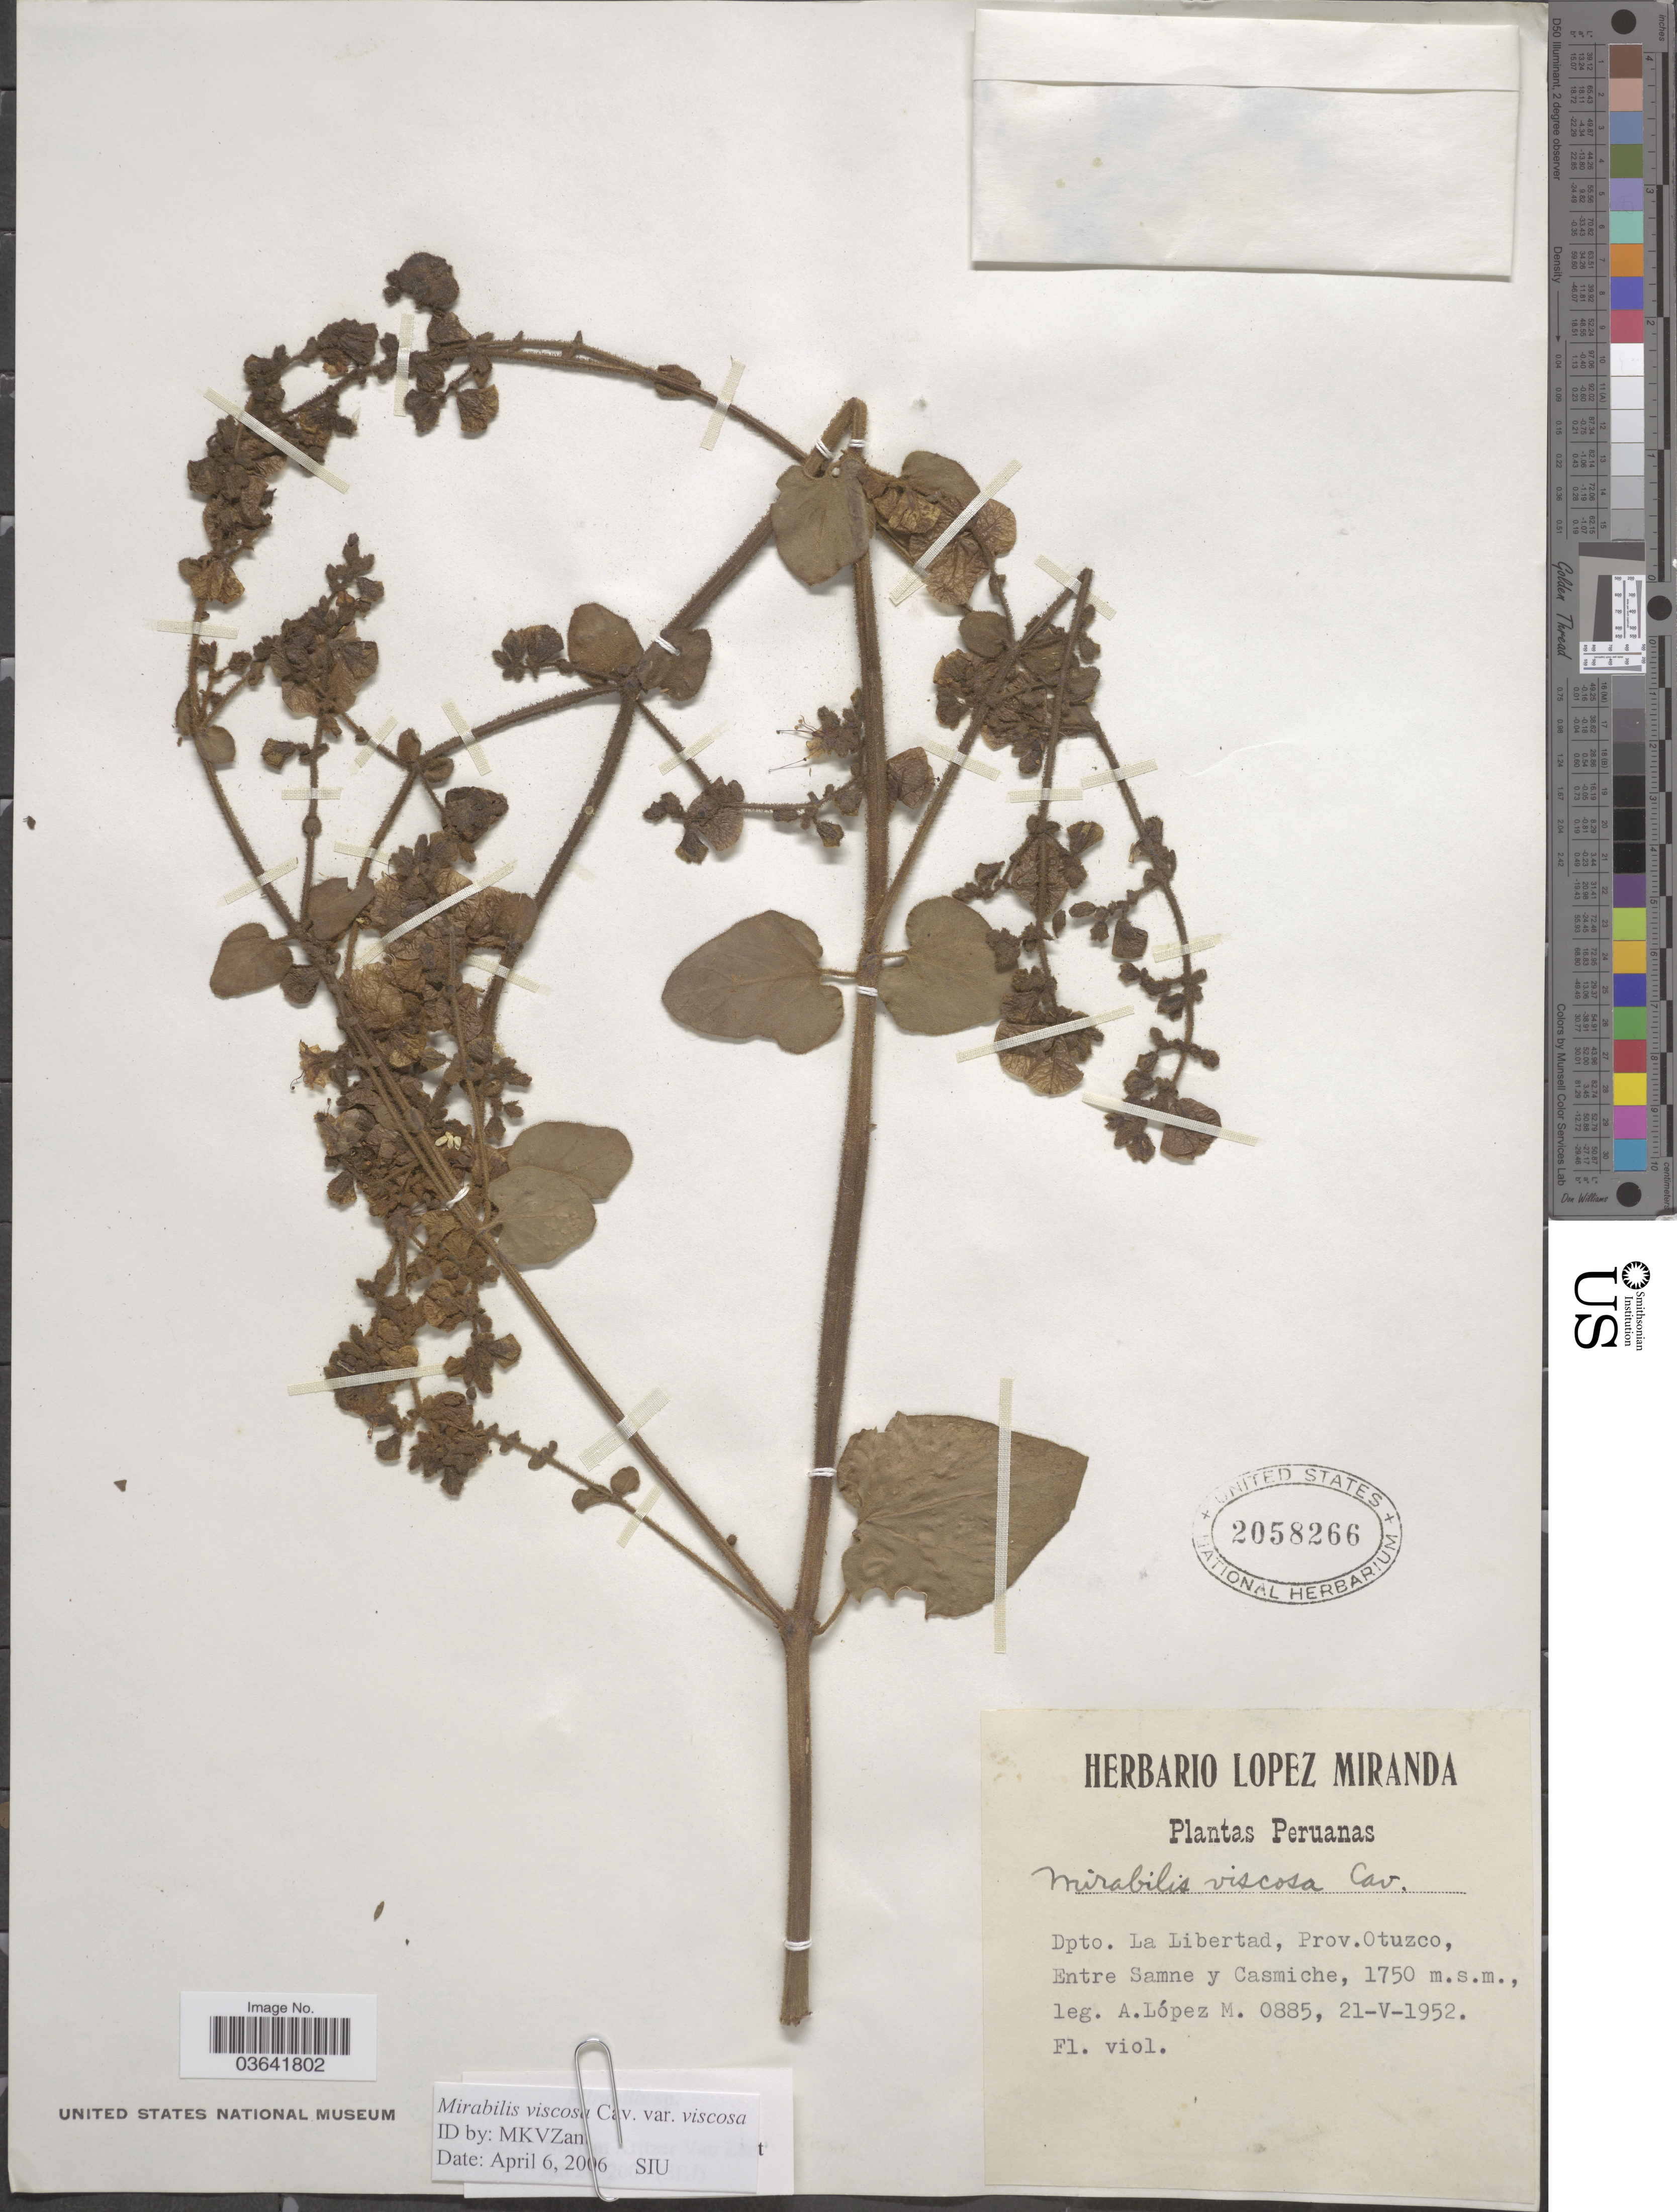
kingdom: Plantae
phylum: Tracheophyta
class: Magnoliopsida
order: Caryophyllales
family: Nyctaginaceae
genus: Mirabilis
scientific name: Mirabilis viscosa var. viscosa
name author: Cav.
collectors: A. López M.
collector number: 0885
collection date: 1952-05-21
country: Peru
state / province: La Libertad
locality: Dpto. La Libertad, Prov. Otuzco, Entre Samne y Casmiche.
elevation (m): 1750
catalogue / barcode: US 2058266